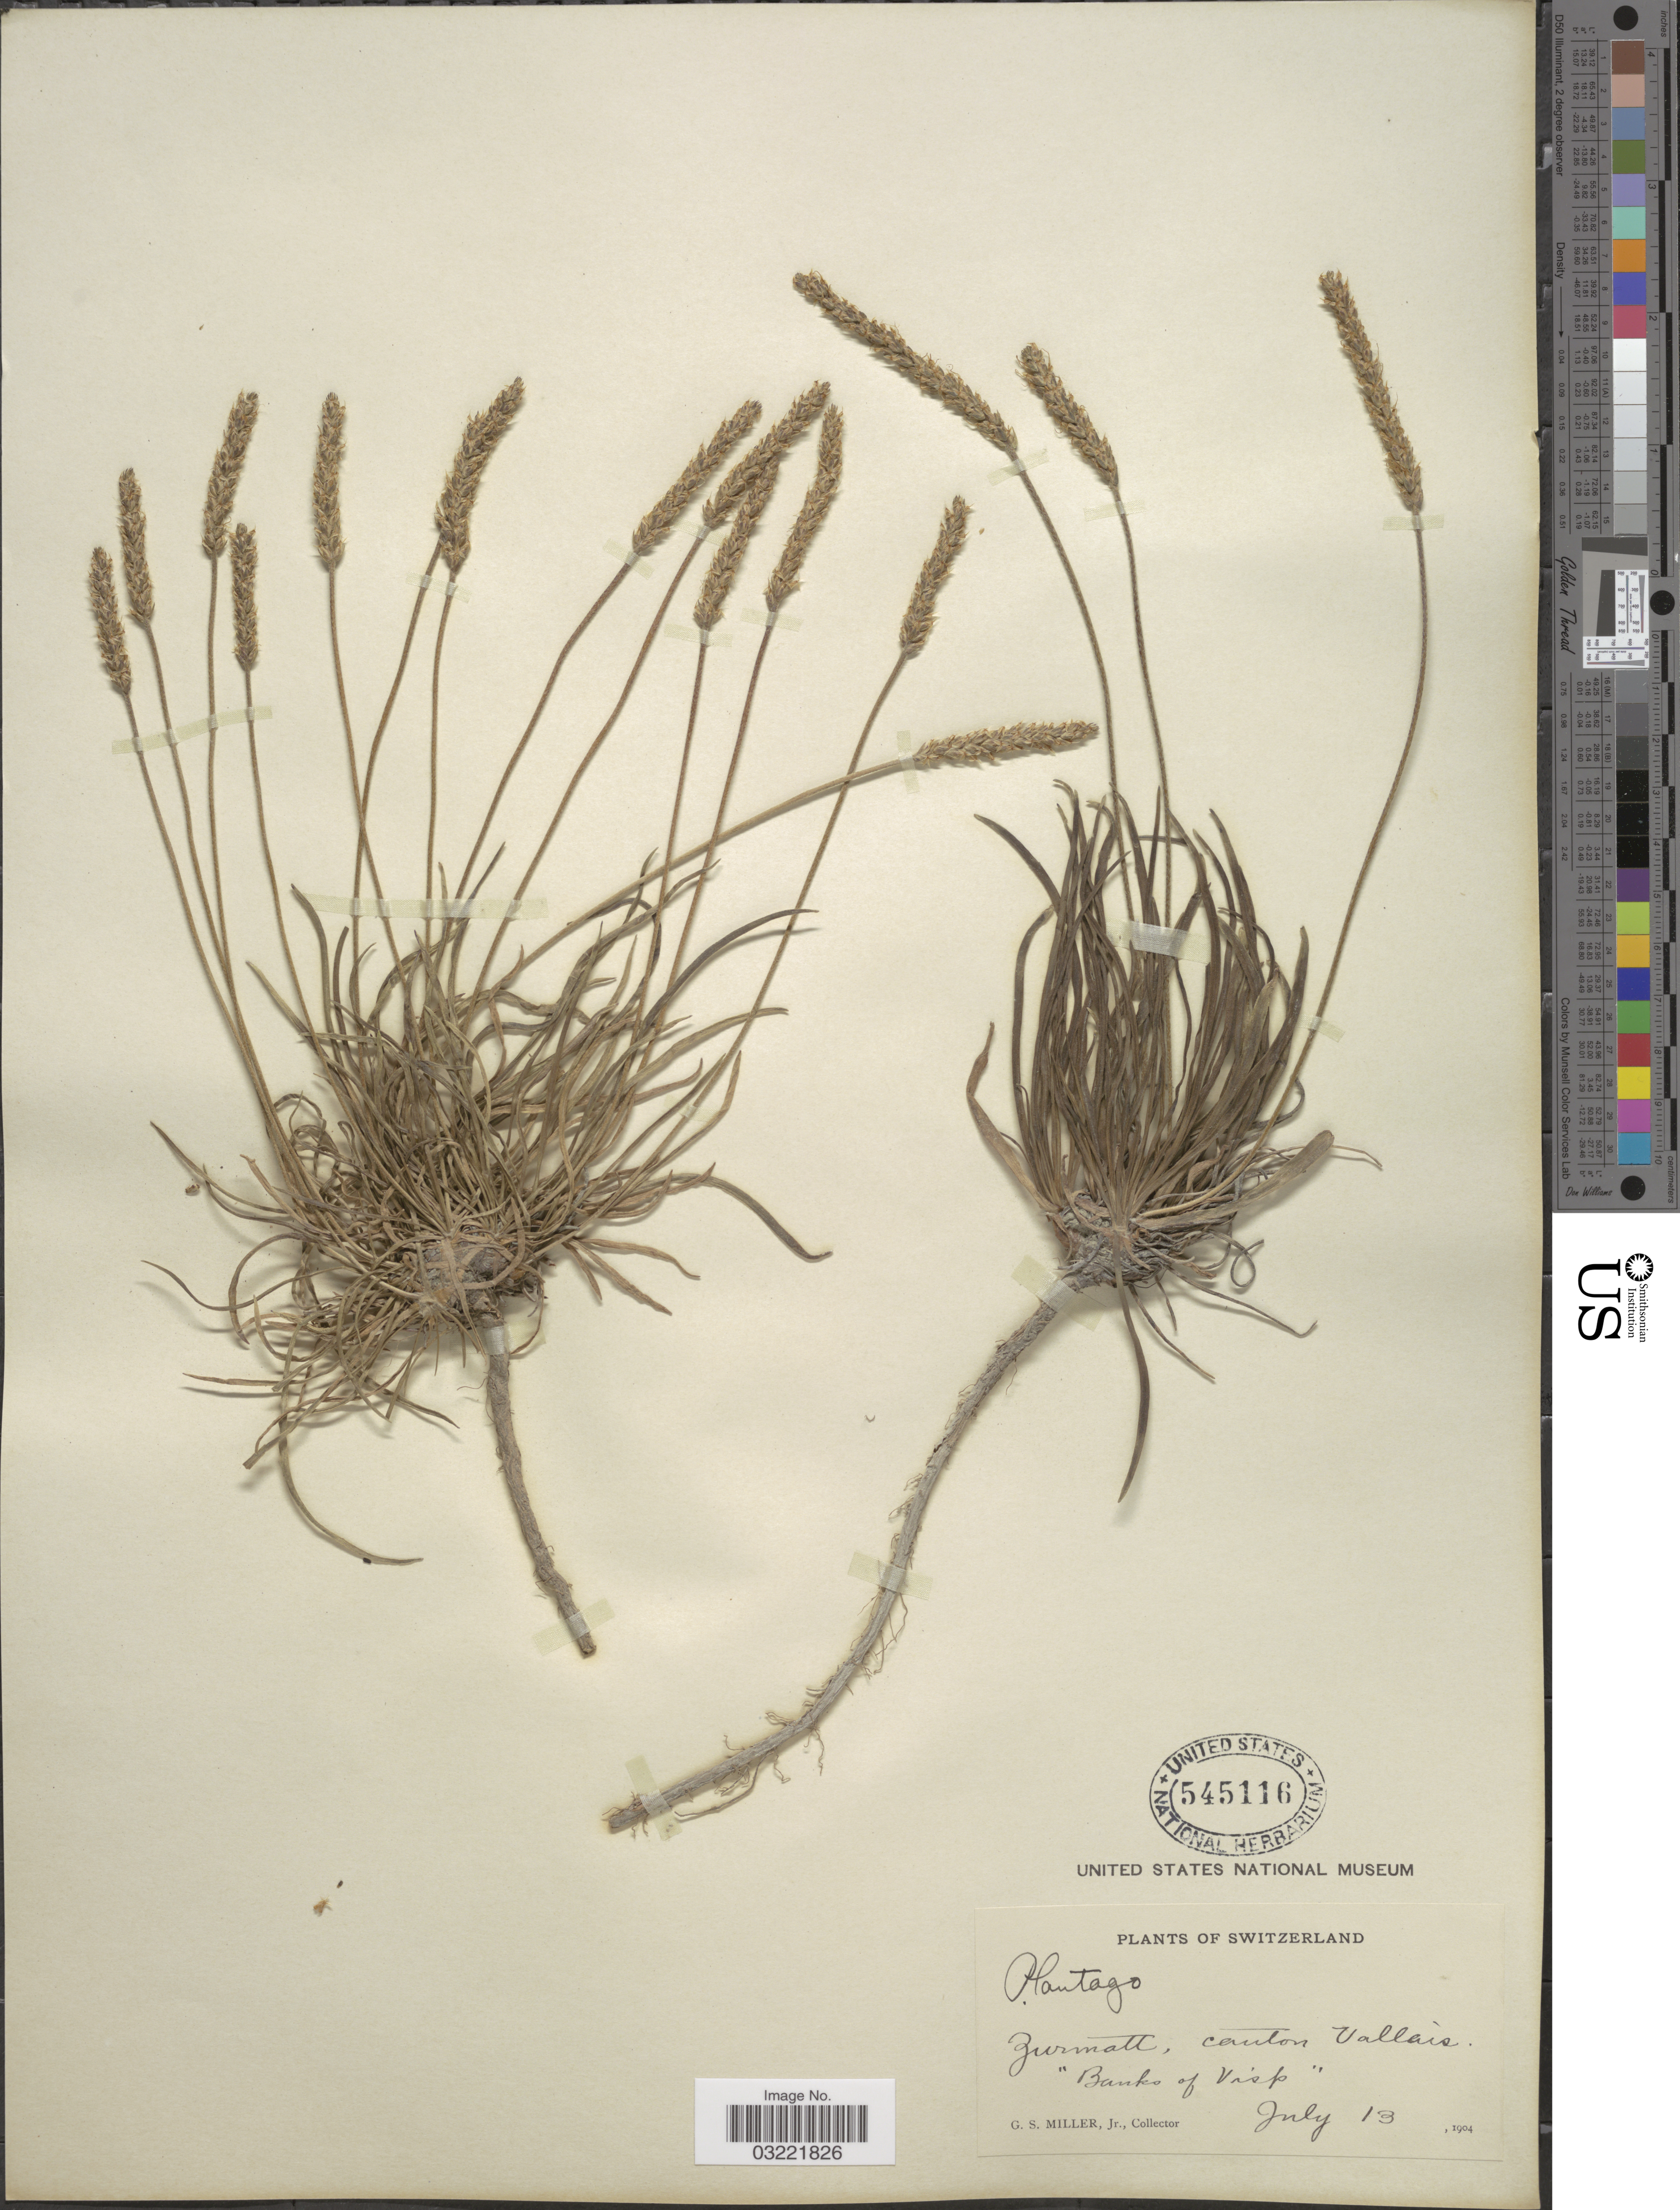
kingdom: Plantae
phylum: Tracheophyta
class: Magnoliopsida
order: Lamiales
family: Plantaginaceae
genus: Plantago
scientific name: Plantago maritima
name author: L.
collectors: G. S. Miller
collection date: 1904-07-13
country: Switzerland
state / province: Valais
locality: Zurmatt, canton Vallais. "Banks of Visp".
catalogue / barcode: US 545116